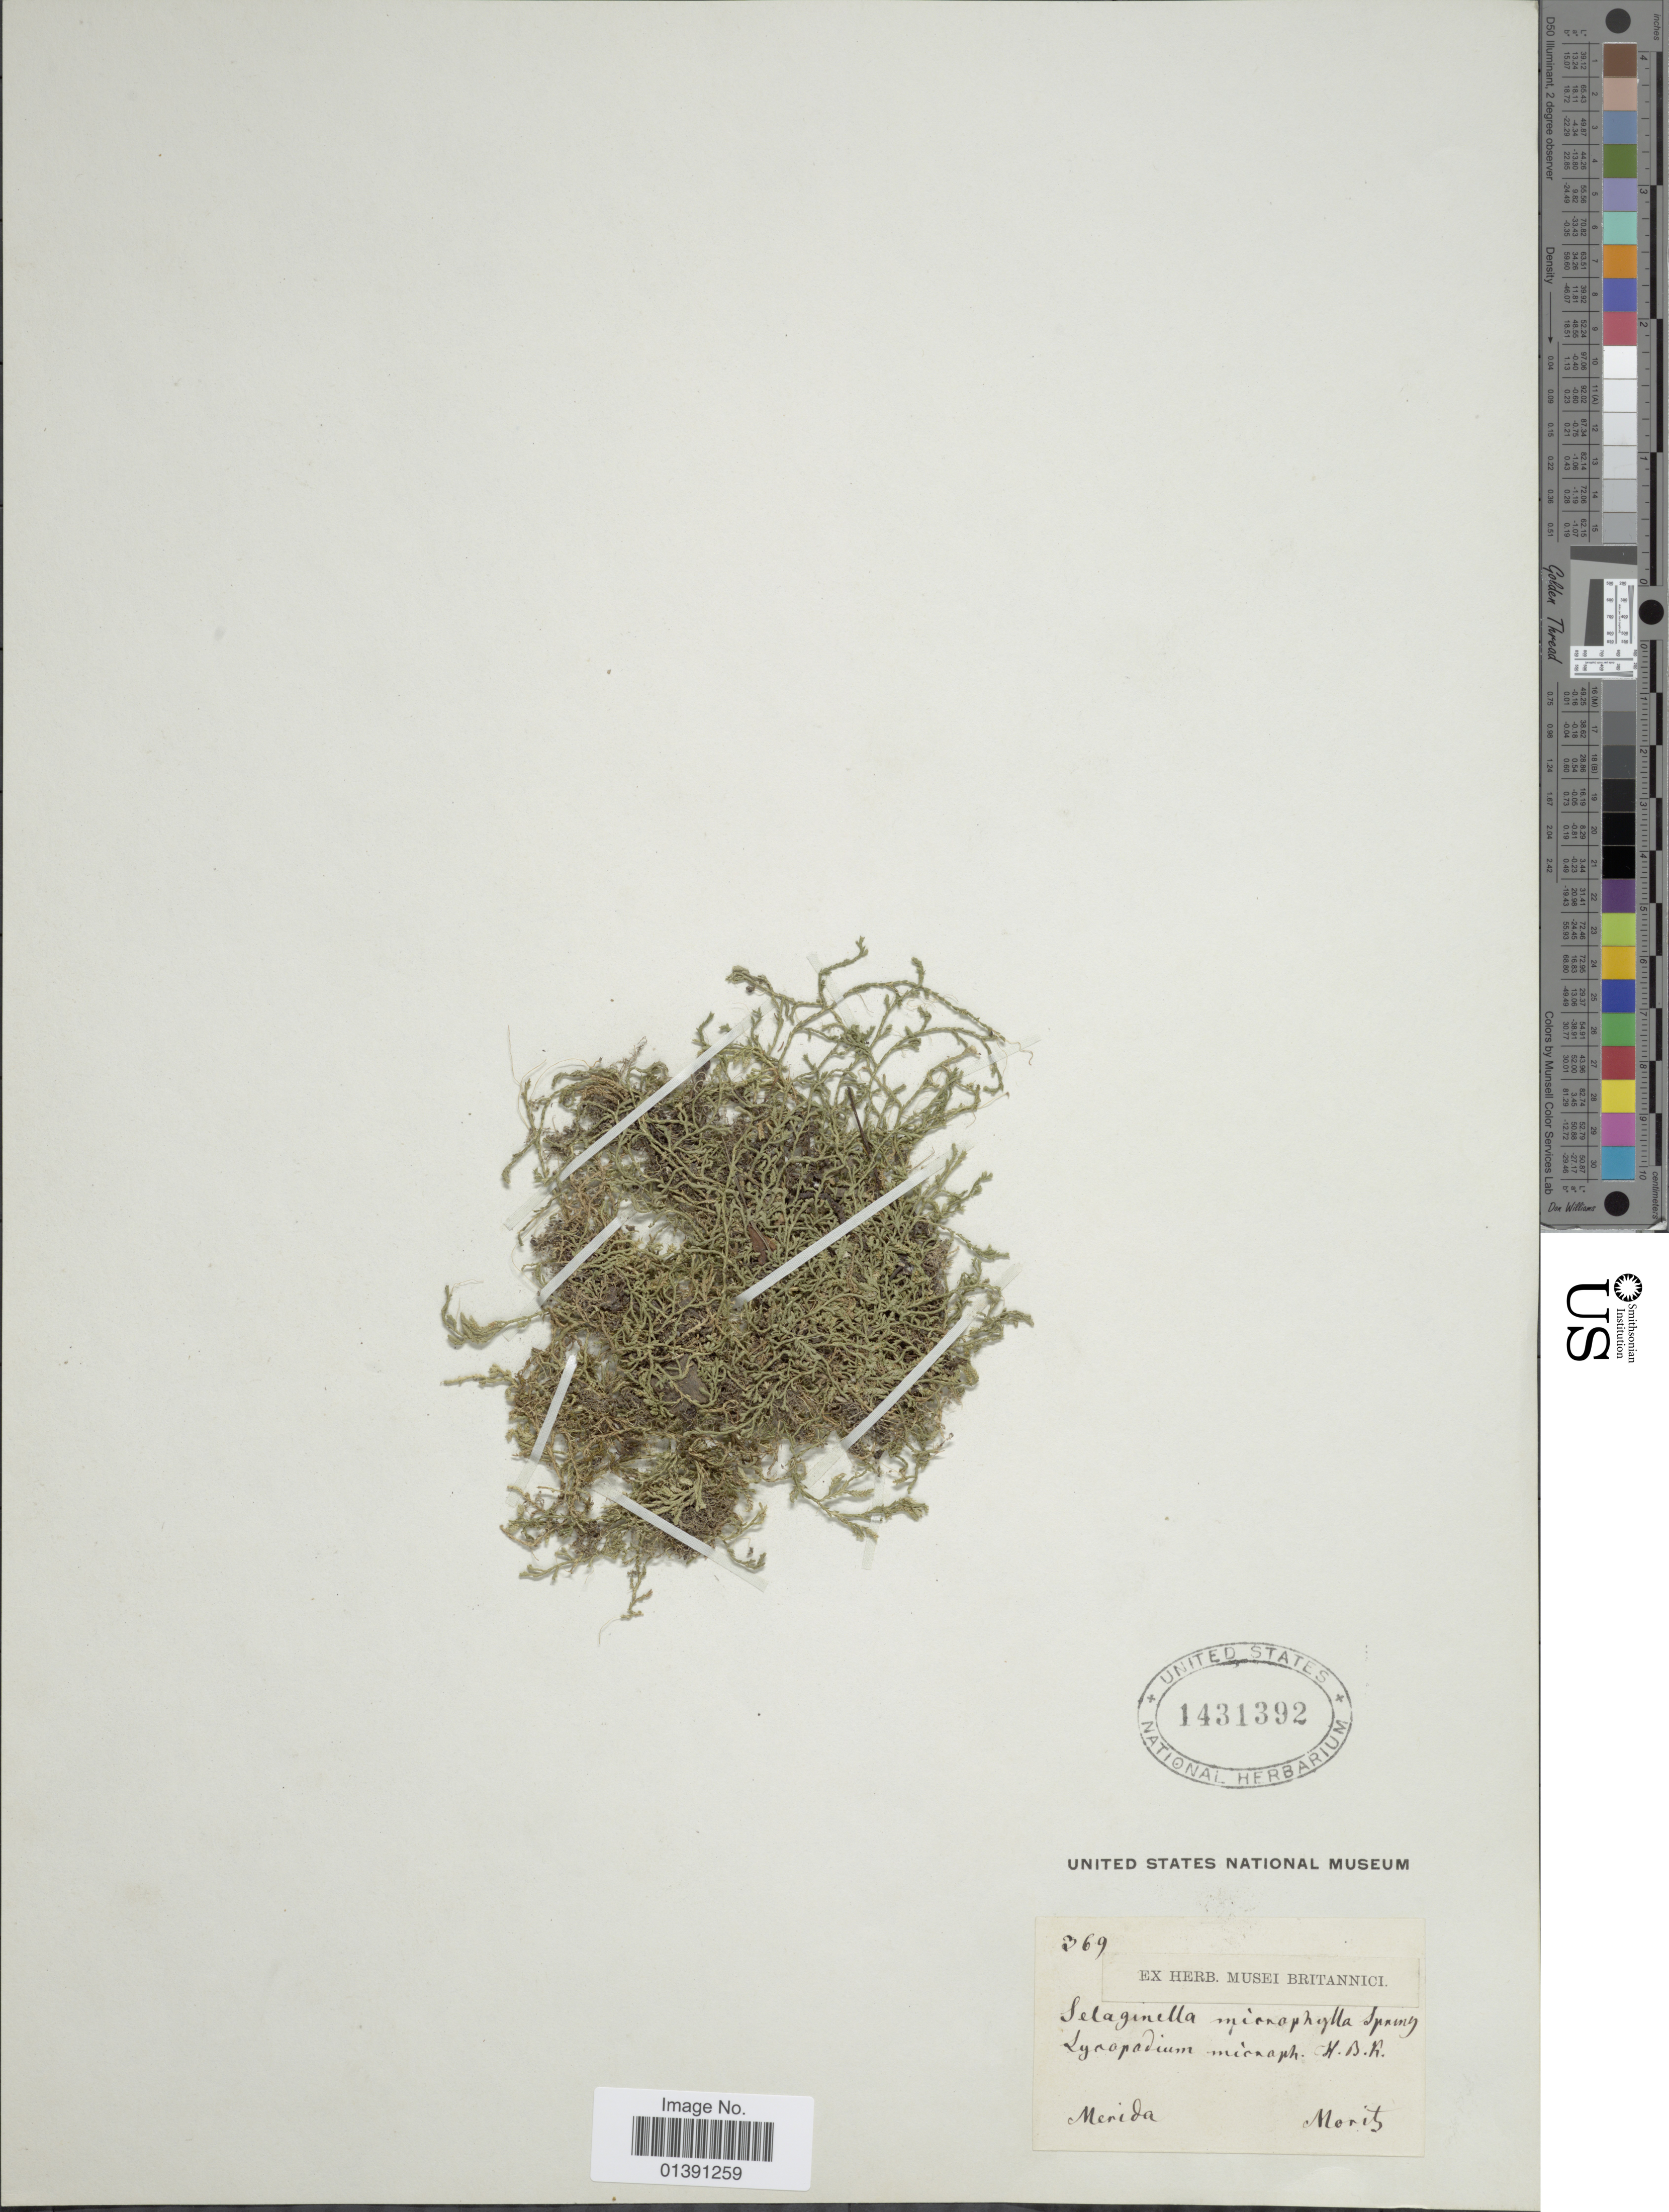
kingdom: Plantae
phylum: Tracheophyta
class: Lycopodiopsida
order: Selaginellales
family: Selaginellaceae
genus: Selaginella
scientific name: Selaginella microphylla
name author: (Kunth) Spring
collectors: Moritz, --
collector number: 269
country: Venezuela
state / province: Mérida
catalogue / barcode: US 1431392